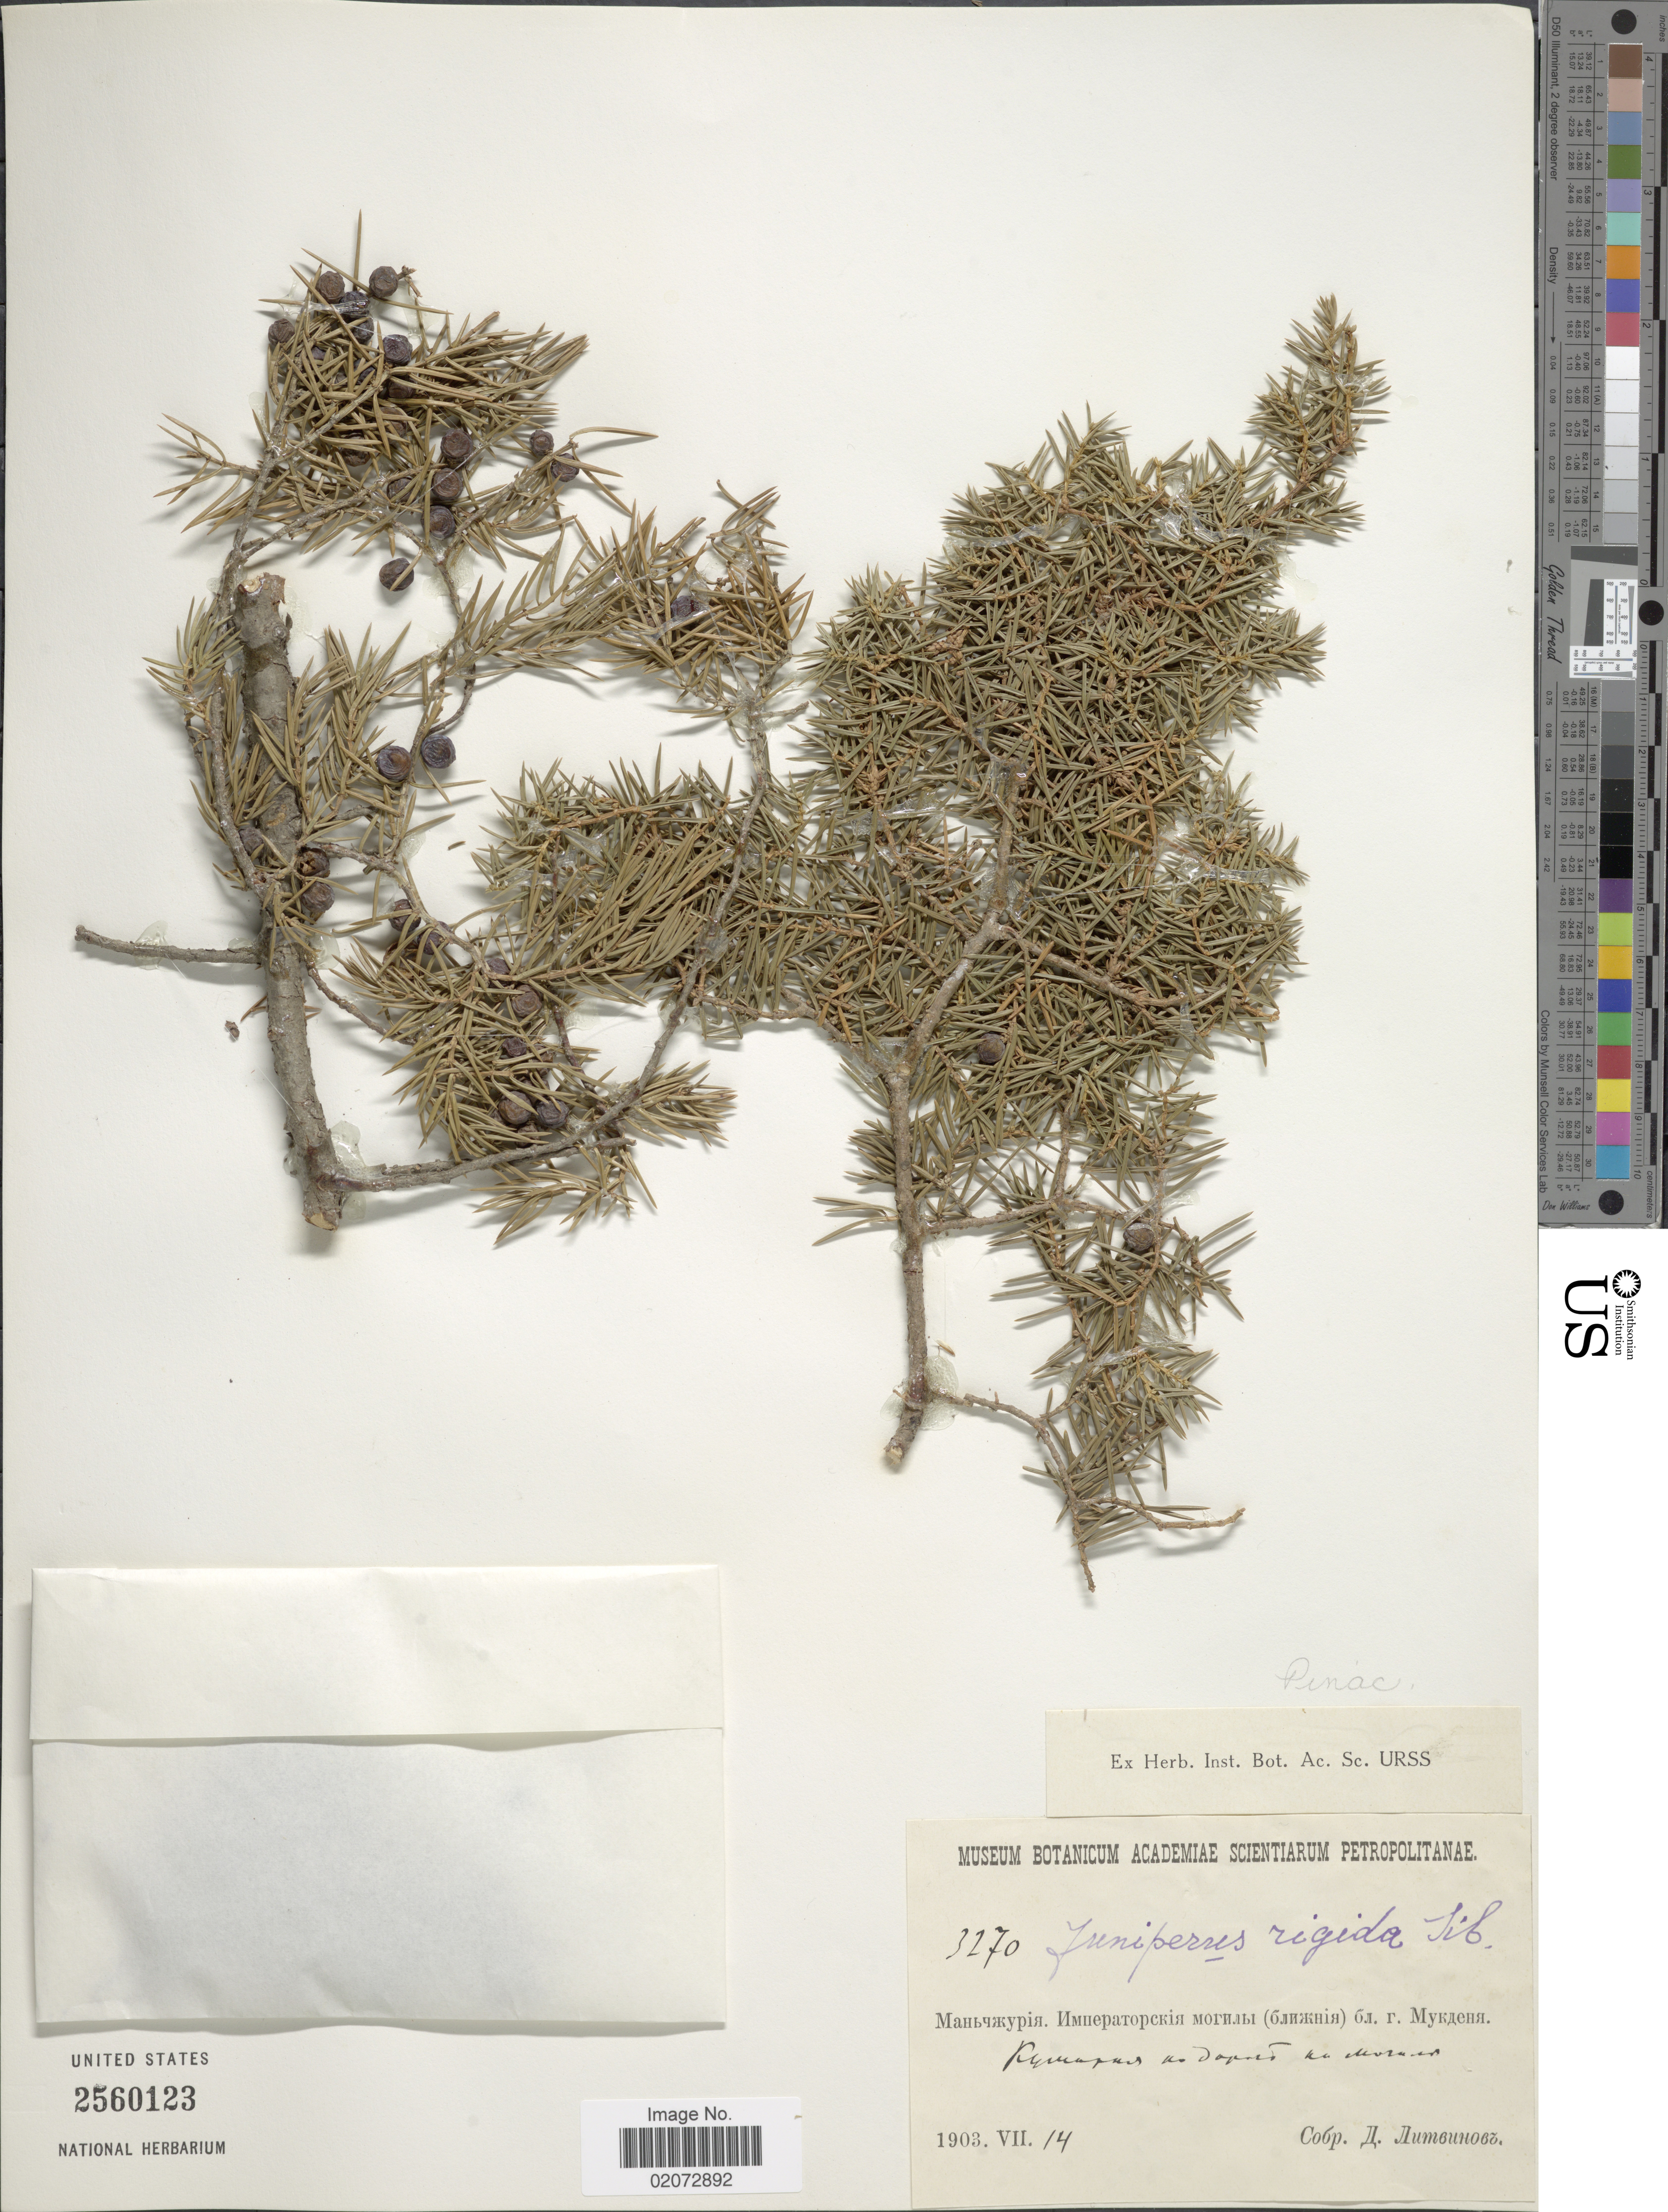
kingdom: Plantae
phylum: Tracheophyta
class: Pinopsida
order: Pinales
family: Cupressaceae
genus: Juniperus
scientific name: Juniperus rigida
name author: Siebold & Zucc.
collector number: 3270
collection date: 1903-07-14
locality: X.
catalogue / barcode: US 2560123